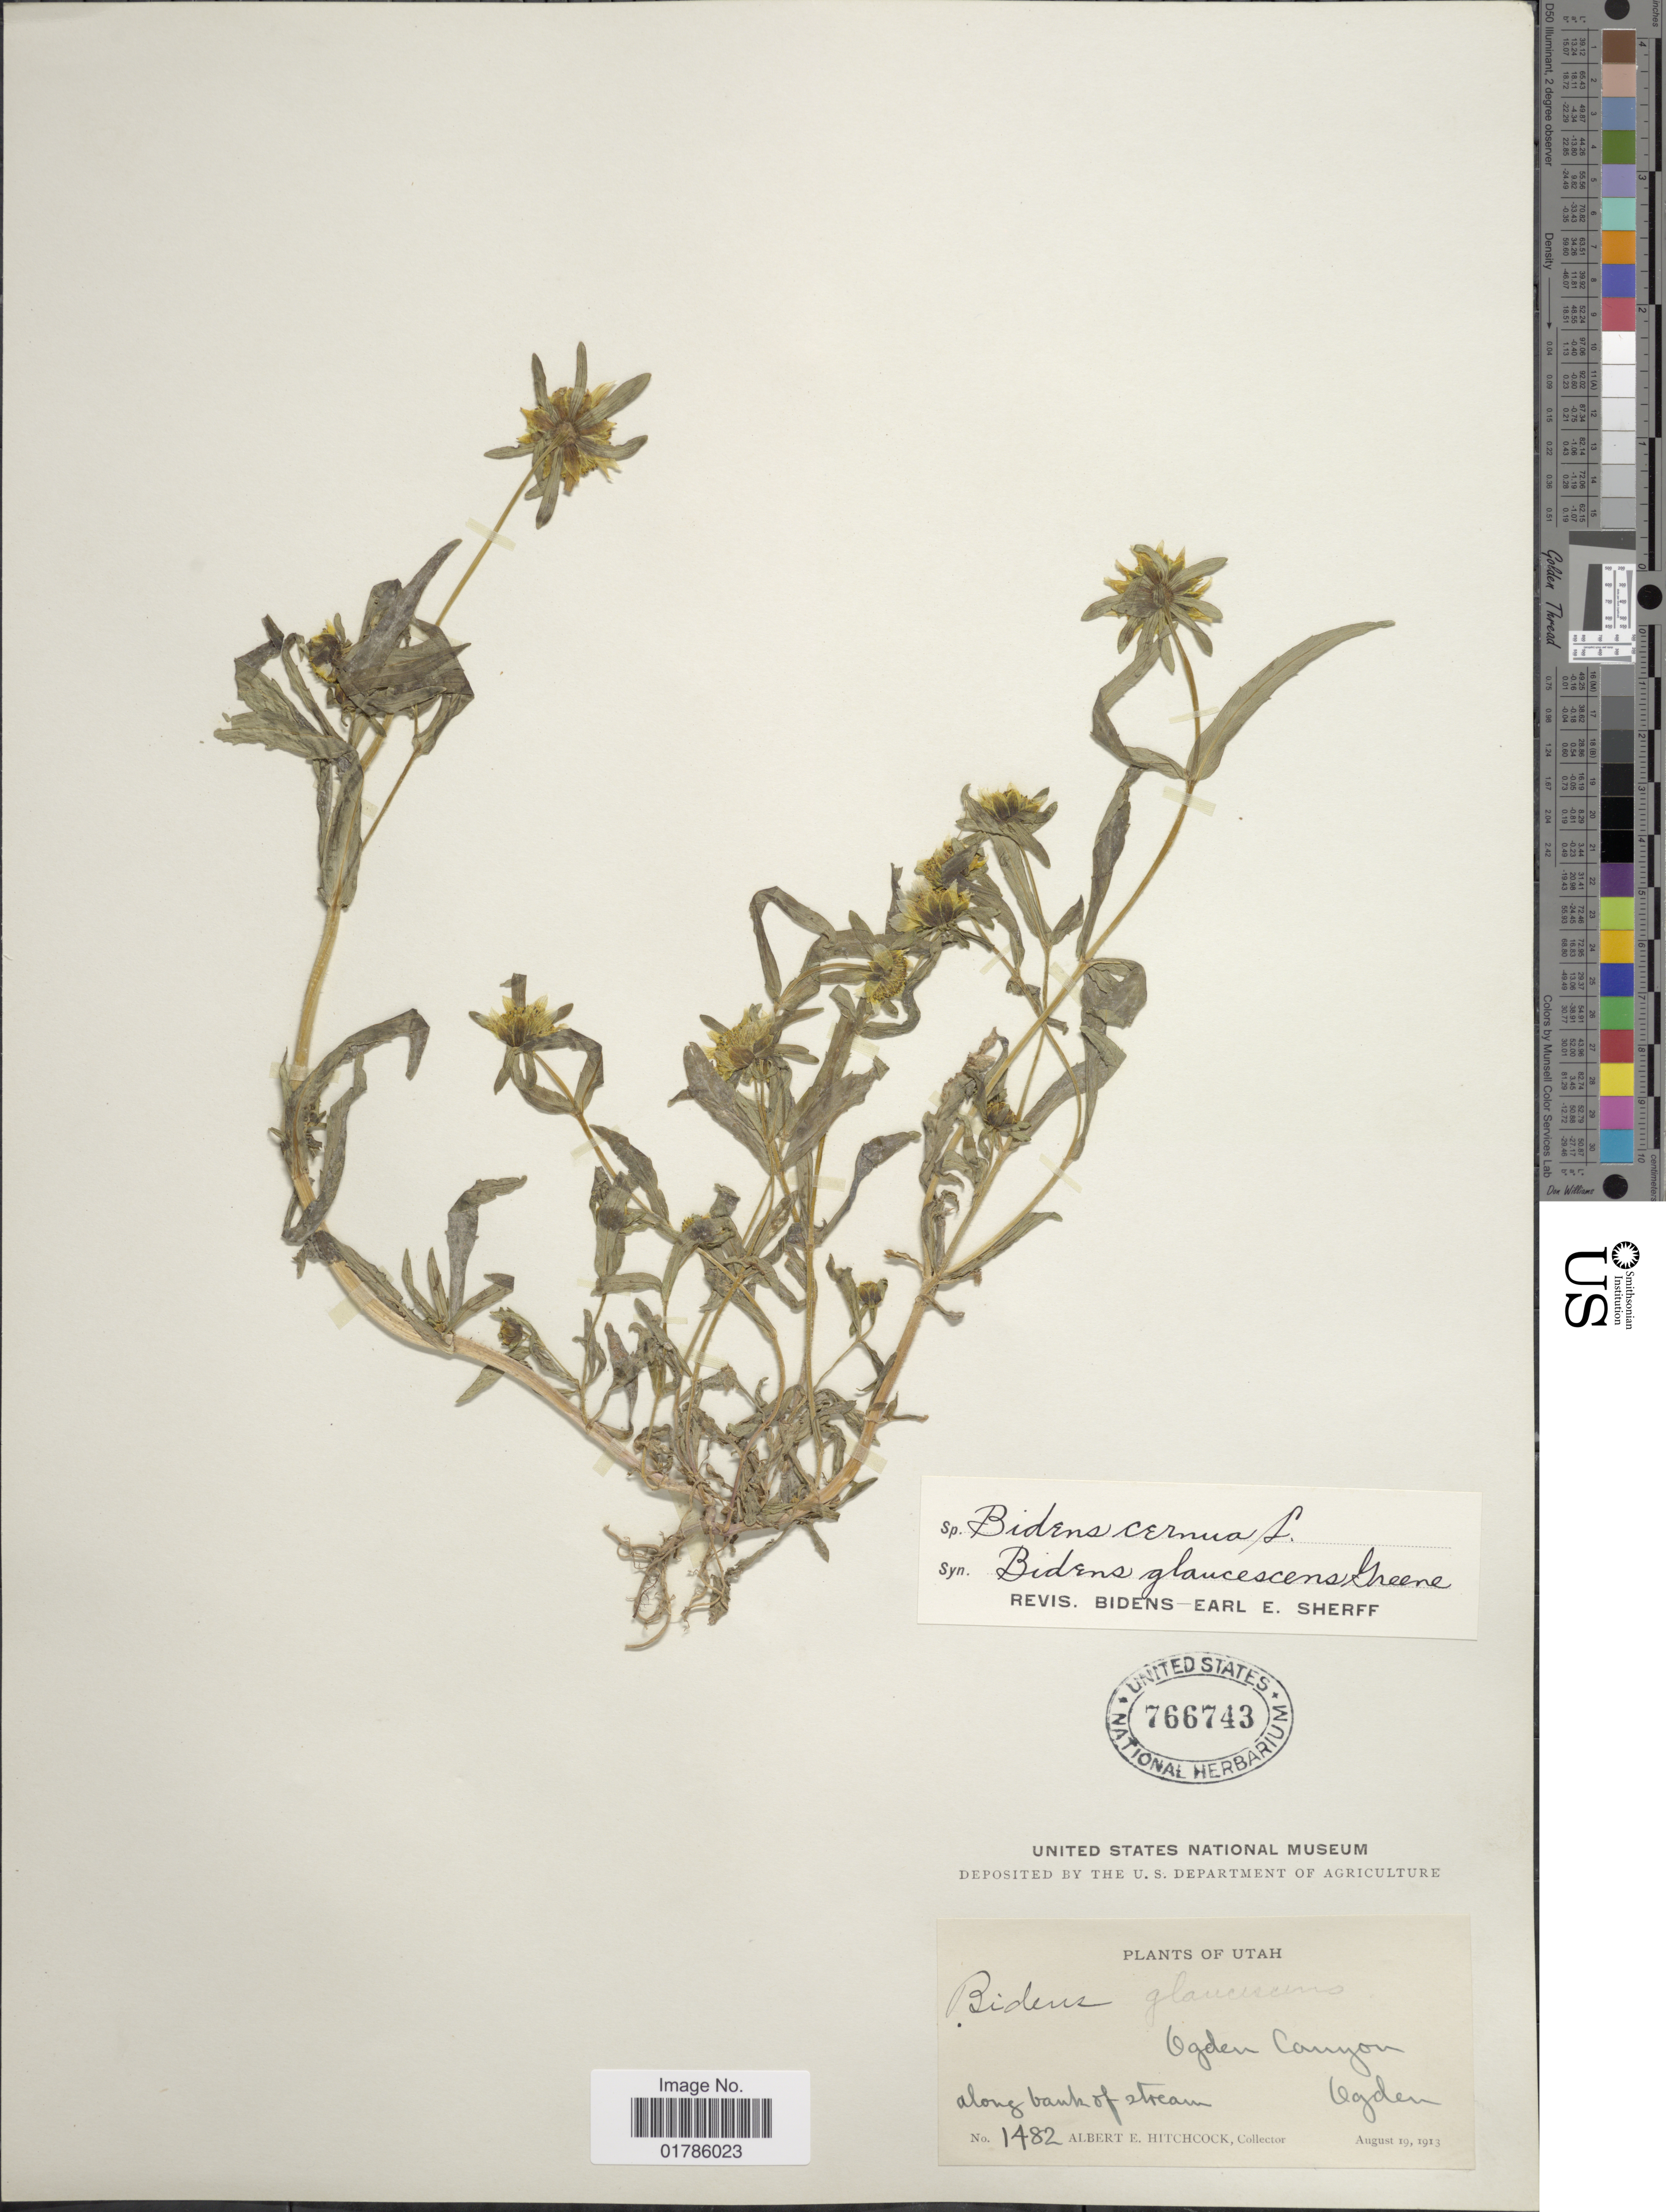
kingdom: Plantae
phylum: Tracheophyta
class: Magnoliopsida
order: Asterales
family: Asteraceae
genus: Bidens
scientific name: Bidens cernua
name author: L.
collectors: A. S. Hitchcock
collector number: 1482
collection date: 1913-08-19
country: United States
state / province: Utah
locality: Ogden Canyon, along bank of stream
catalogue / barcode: US 766743